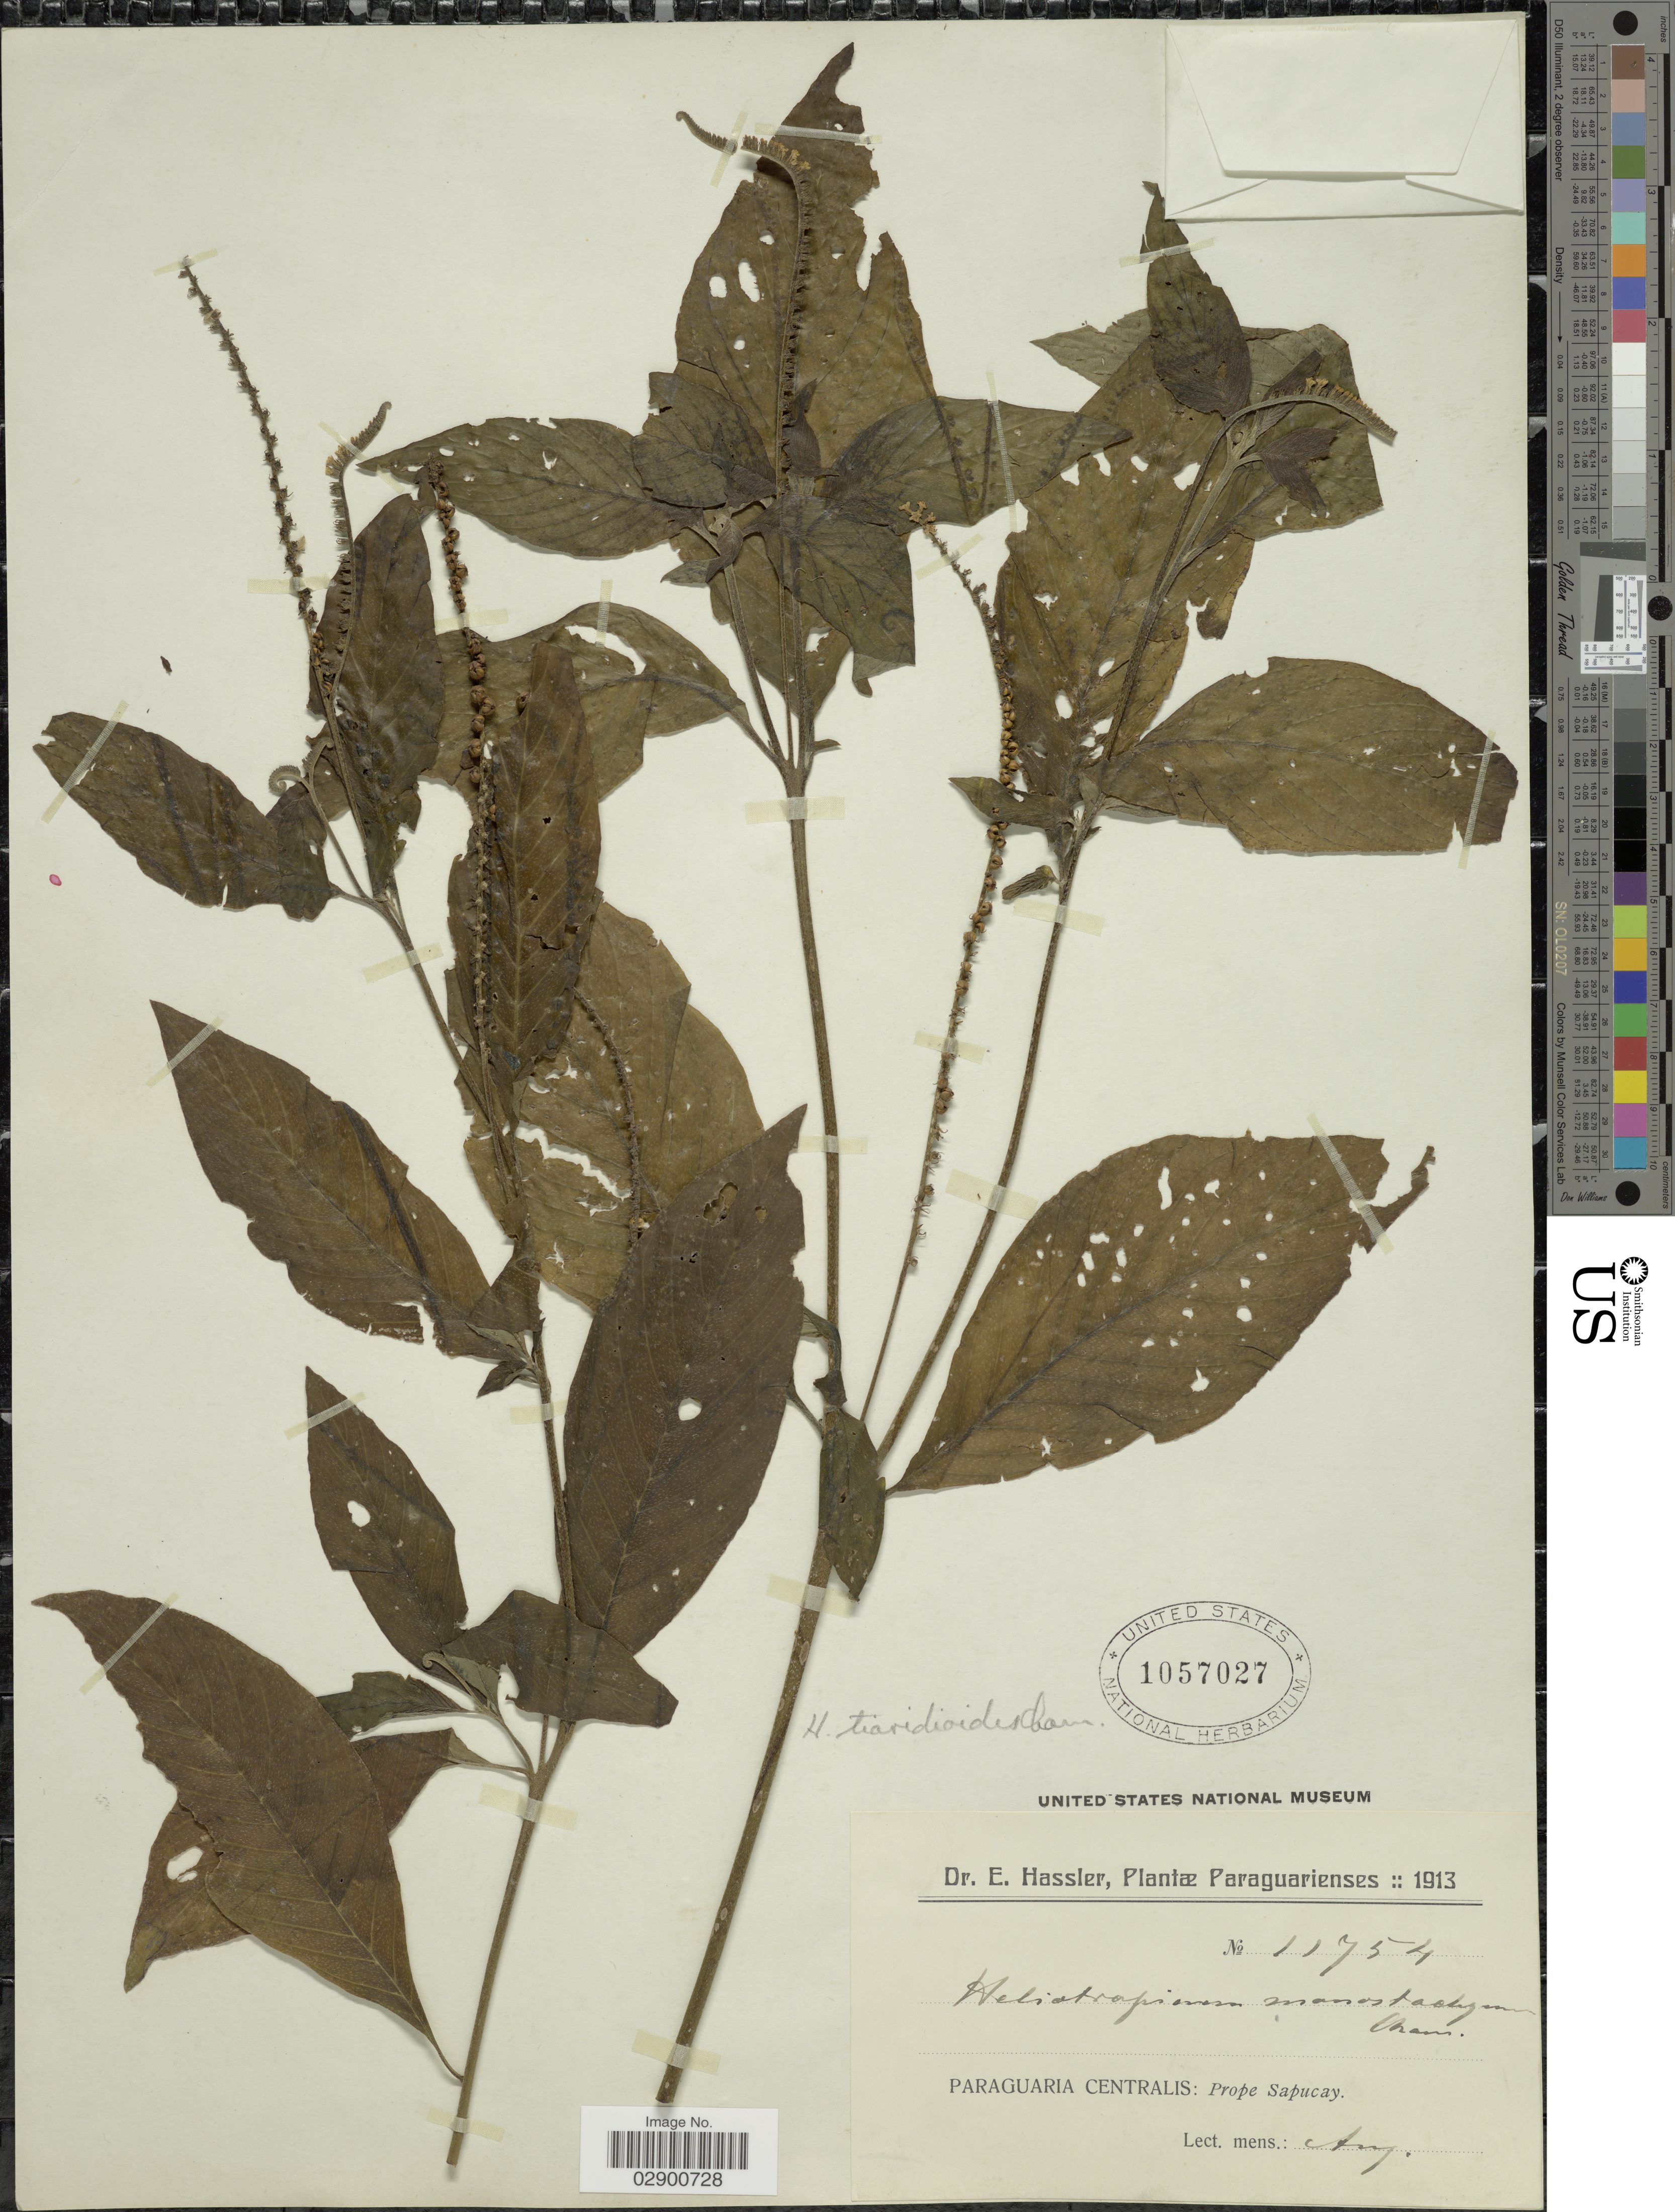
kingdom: Plantae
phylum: Tracheophyta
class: Magnoliopsida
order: Boraginales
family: Heliotropiaceae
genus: Heliotropium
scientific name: Heliotropium transalpinum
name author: Vell.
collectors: E. Hassler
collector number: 11754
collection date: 1913-08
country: Paraguay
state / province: Central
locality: Paraguari Centralis: Prope Sapucay.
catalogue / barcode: US 1057027